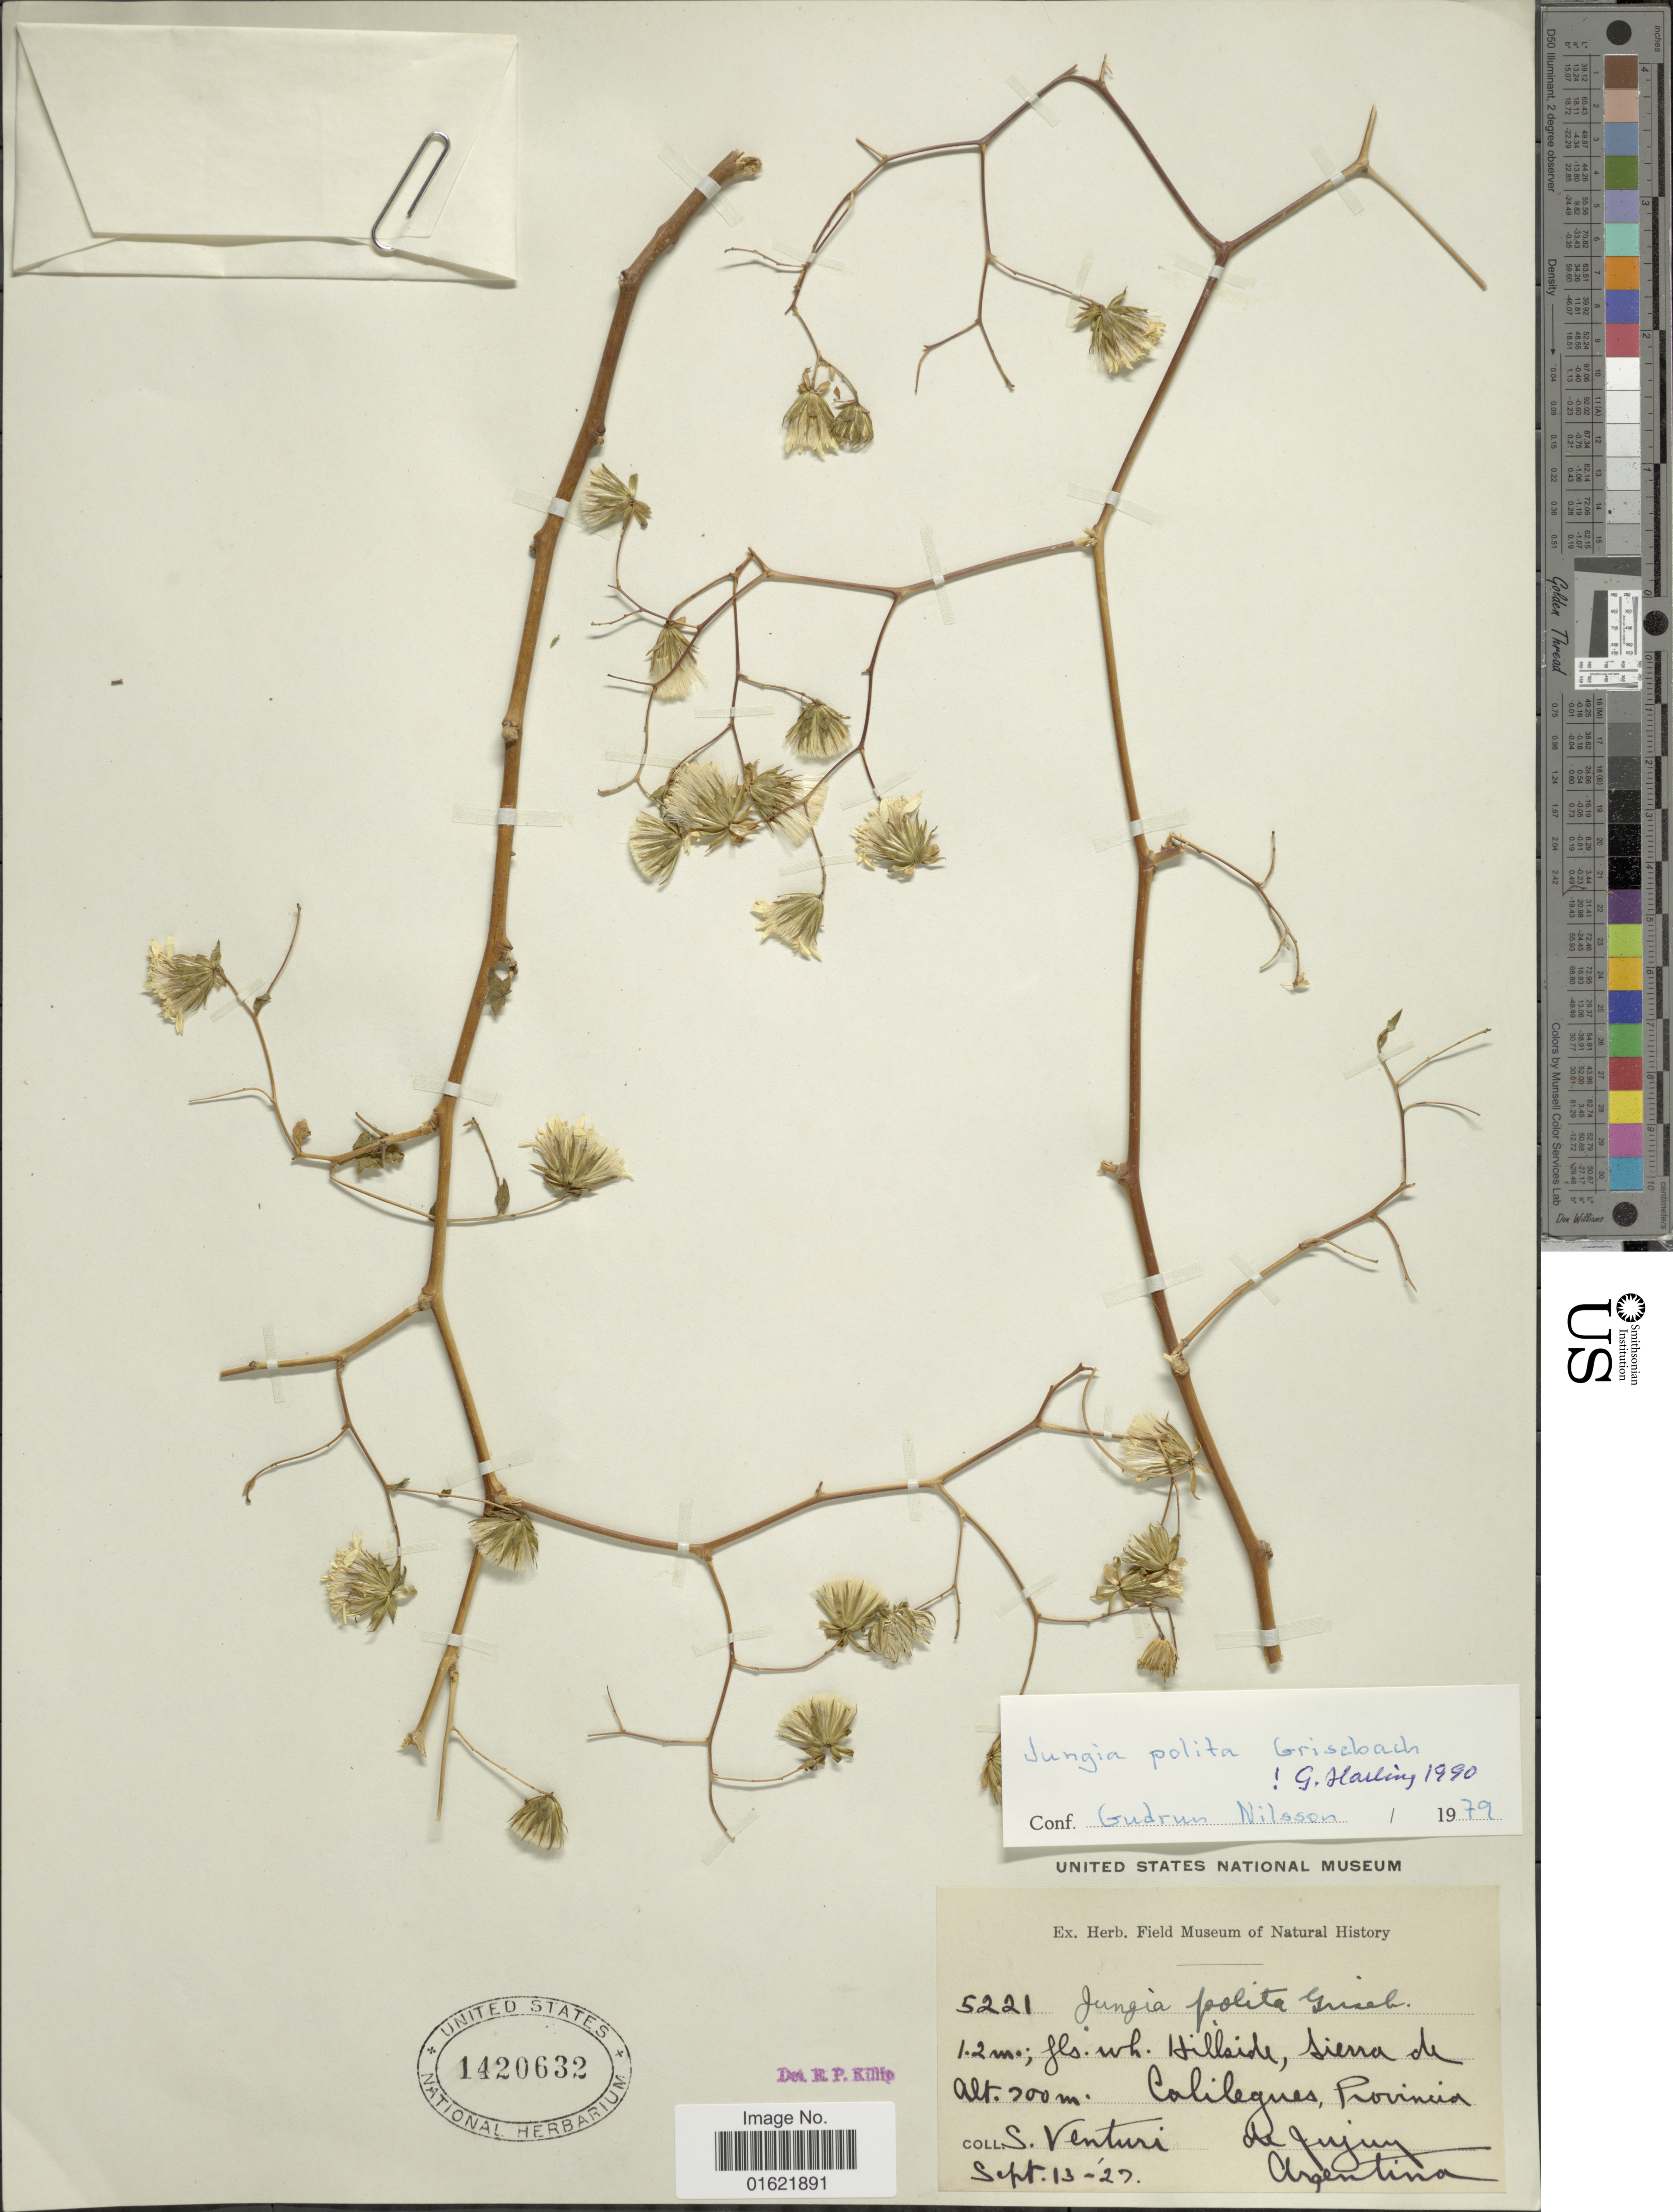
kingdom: Plantae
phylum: Tracheophyta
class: Magnoliopsida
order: Asterales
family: Asteraceae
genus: Jungia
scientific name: Jungia polita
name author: Griseb.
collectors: S. Venturi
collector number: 5221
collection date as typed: Transcribed d/m/y: 13/9/27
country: Argentina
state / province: Jujuy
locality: Hillside, Sierra de Calilegues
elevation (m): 700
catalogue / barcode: US 1420632